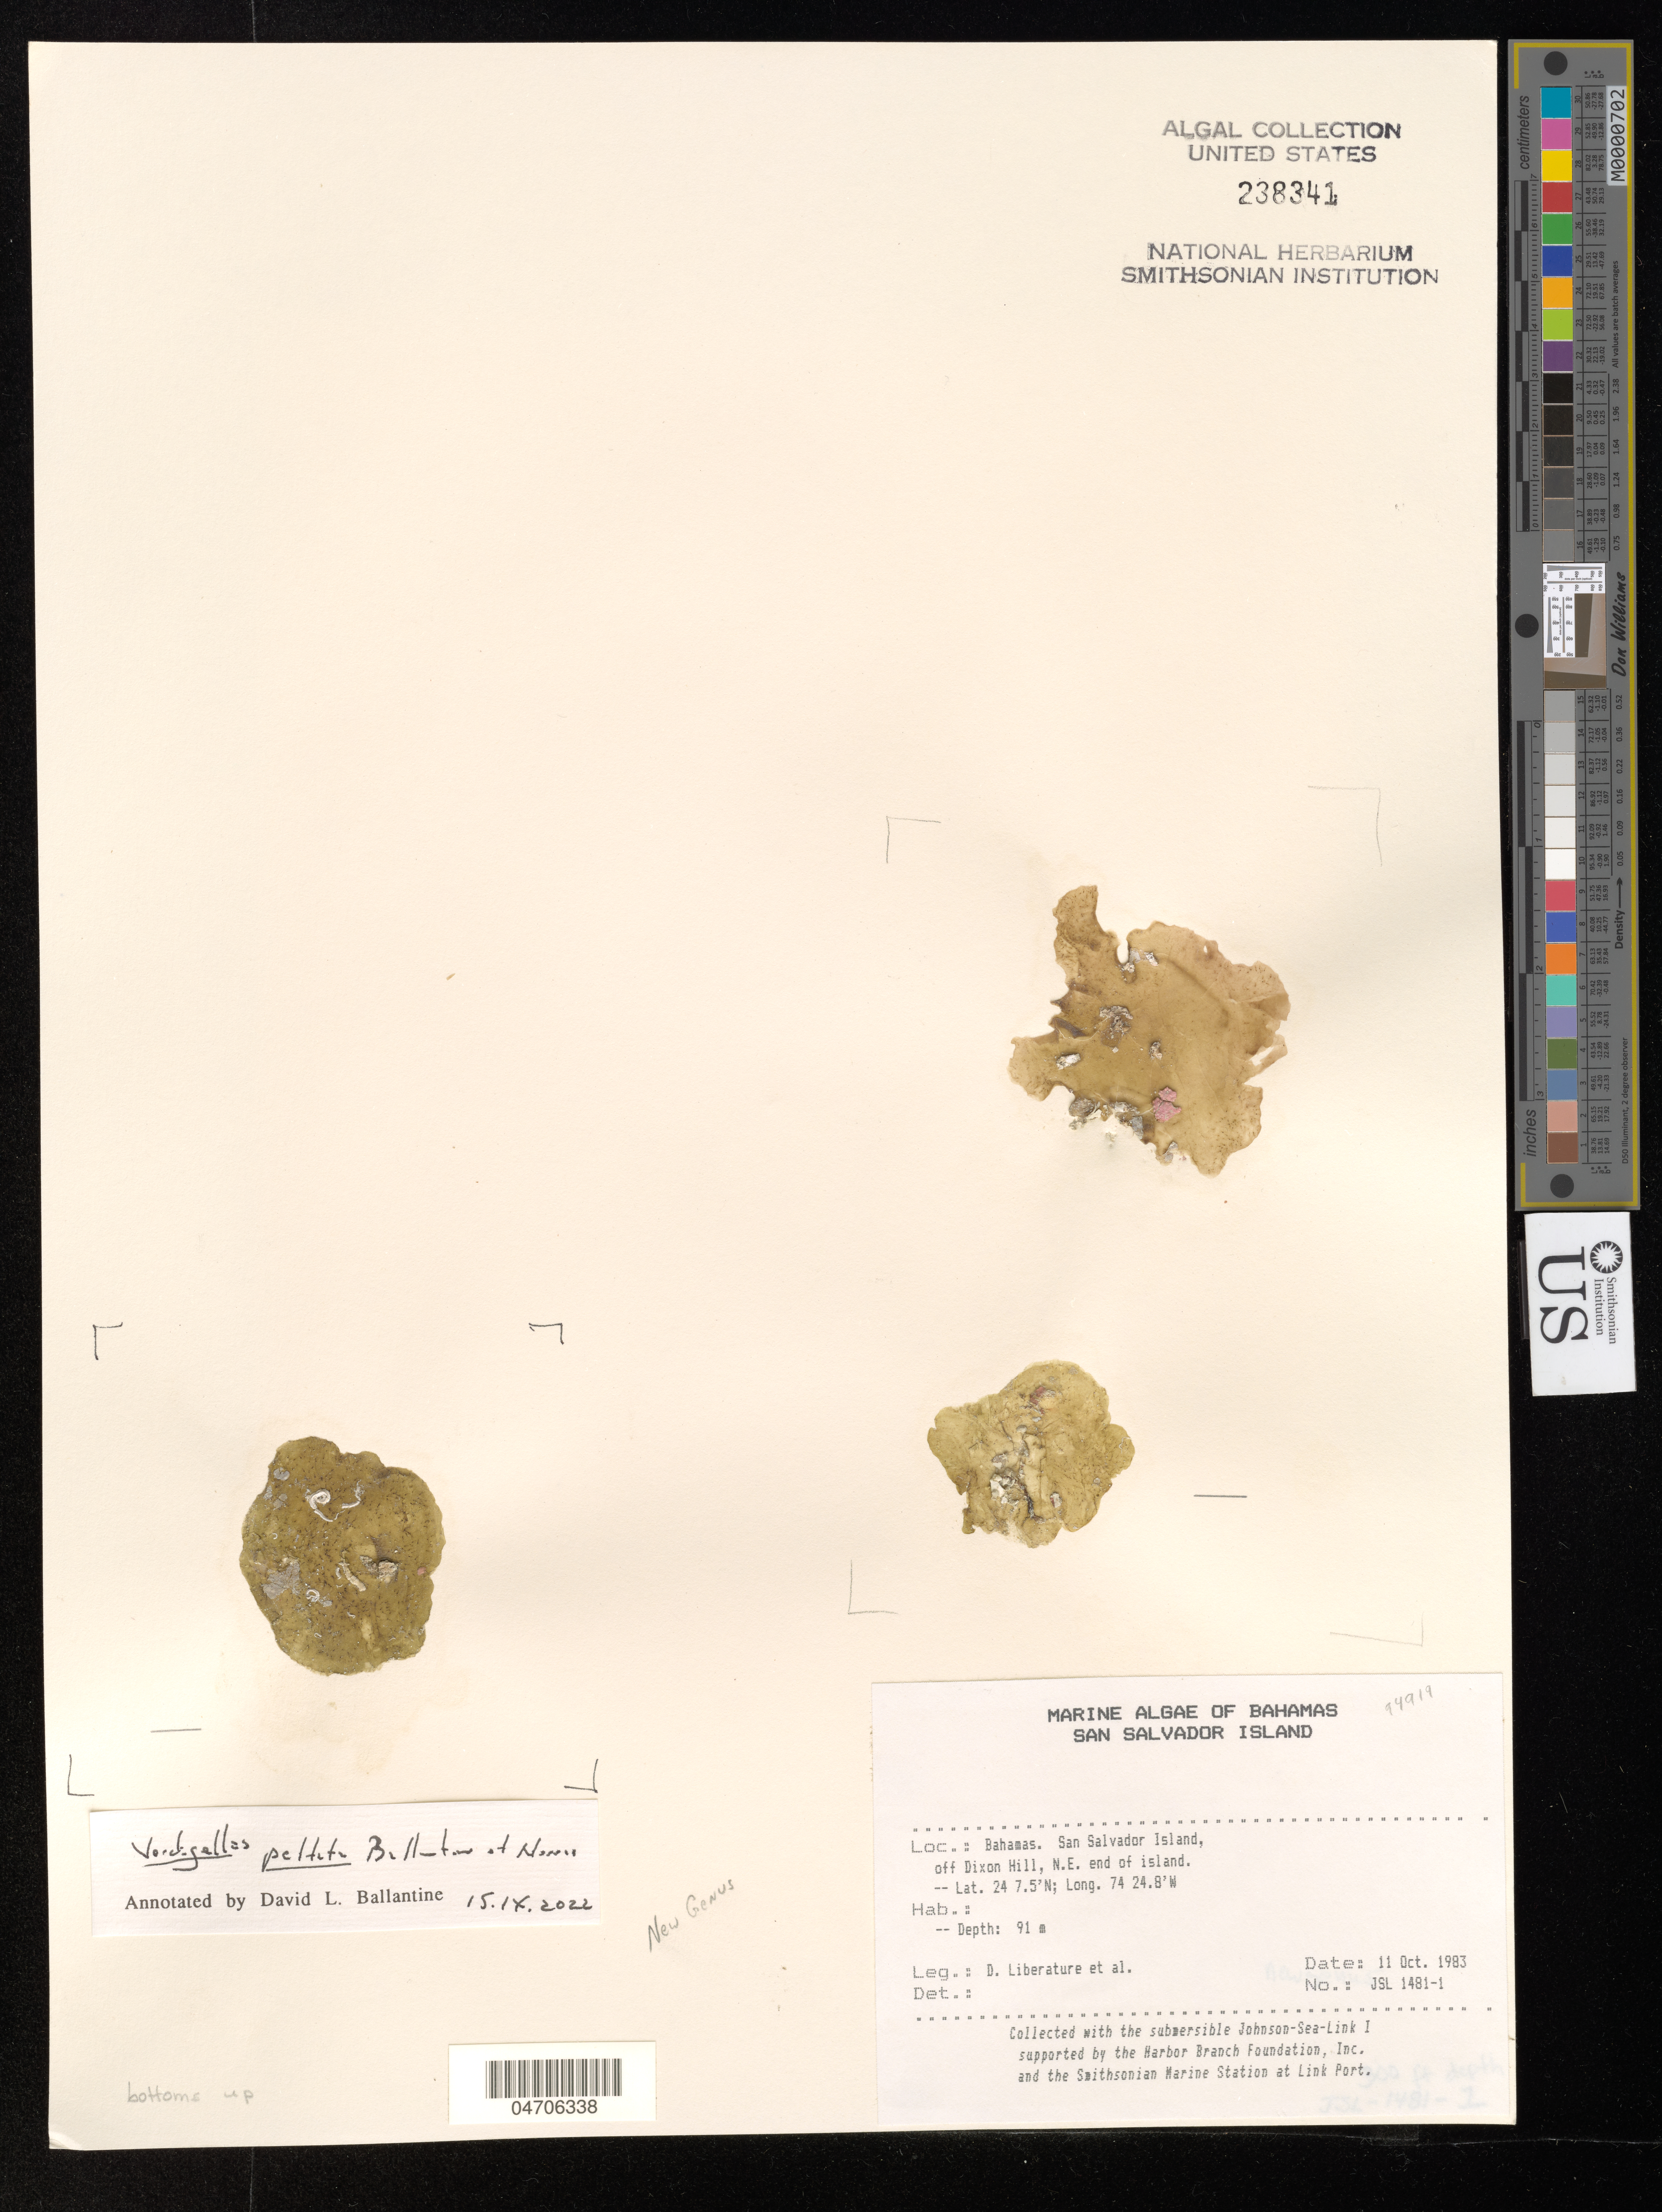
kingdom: Plantae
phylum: Chlorophyta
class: Prasinophyceae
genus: Verdigellas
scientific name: Verdigellas peltata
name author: D.L. Ballant. & J.N. Norris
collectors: D. Liberature & et al.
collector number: JSL1481-1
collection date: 1983-10-11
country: Bahamas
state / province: San Salvador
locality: San Salvador Island, off Dixon Hill, N.E. end of island.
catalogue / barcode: US 238341